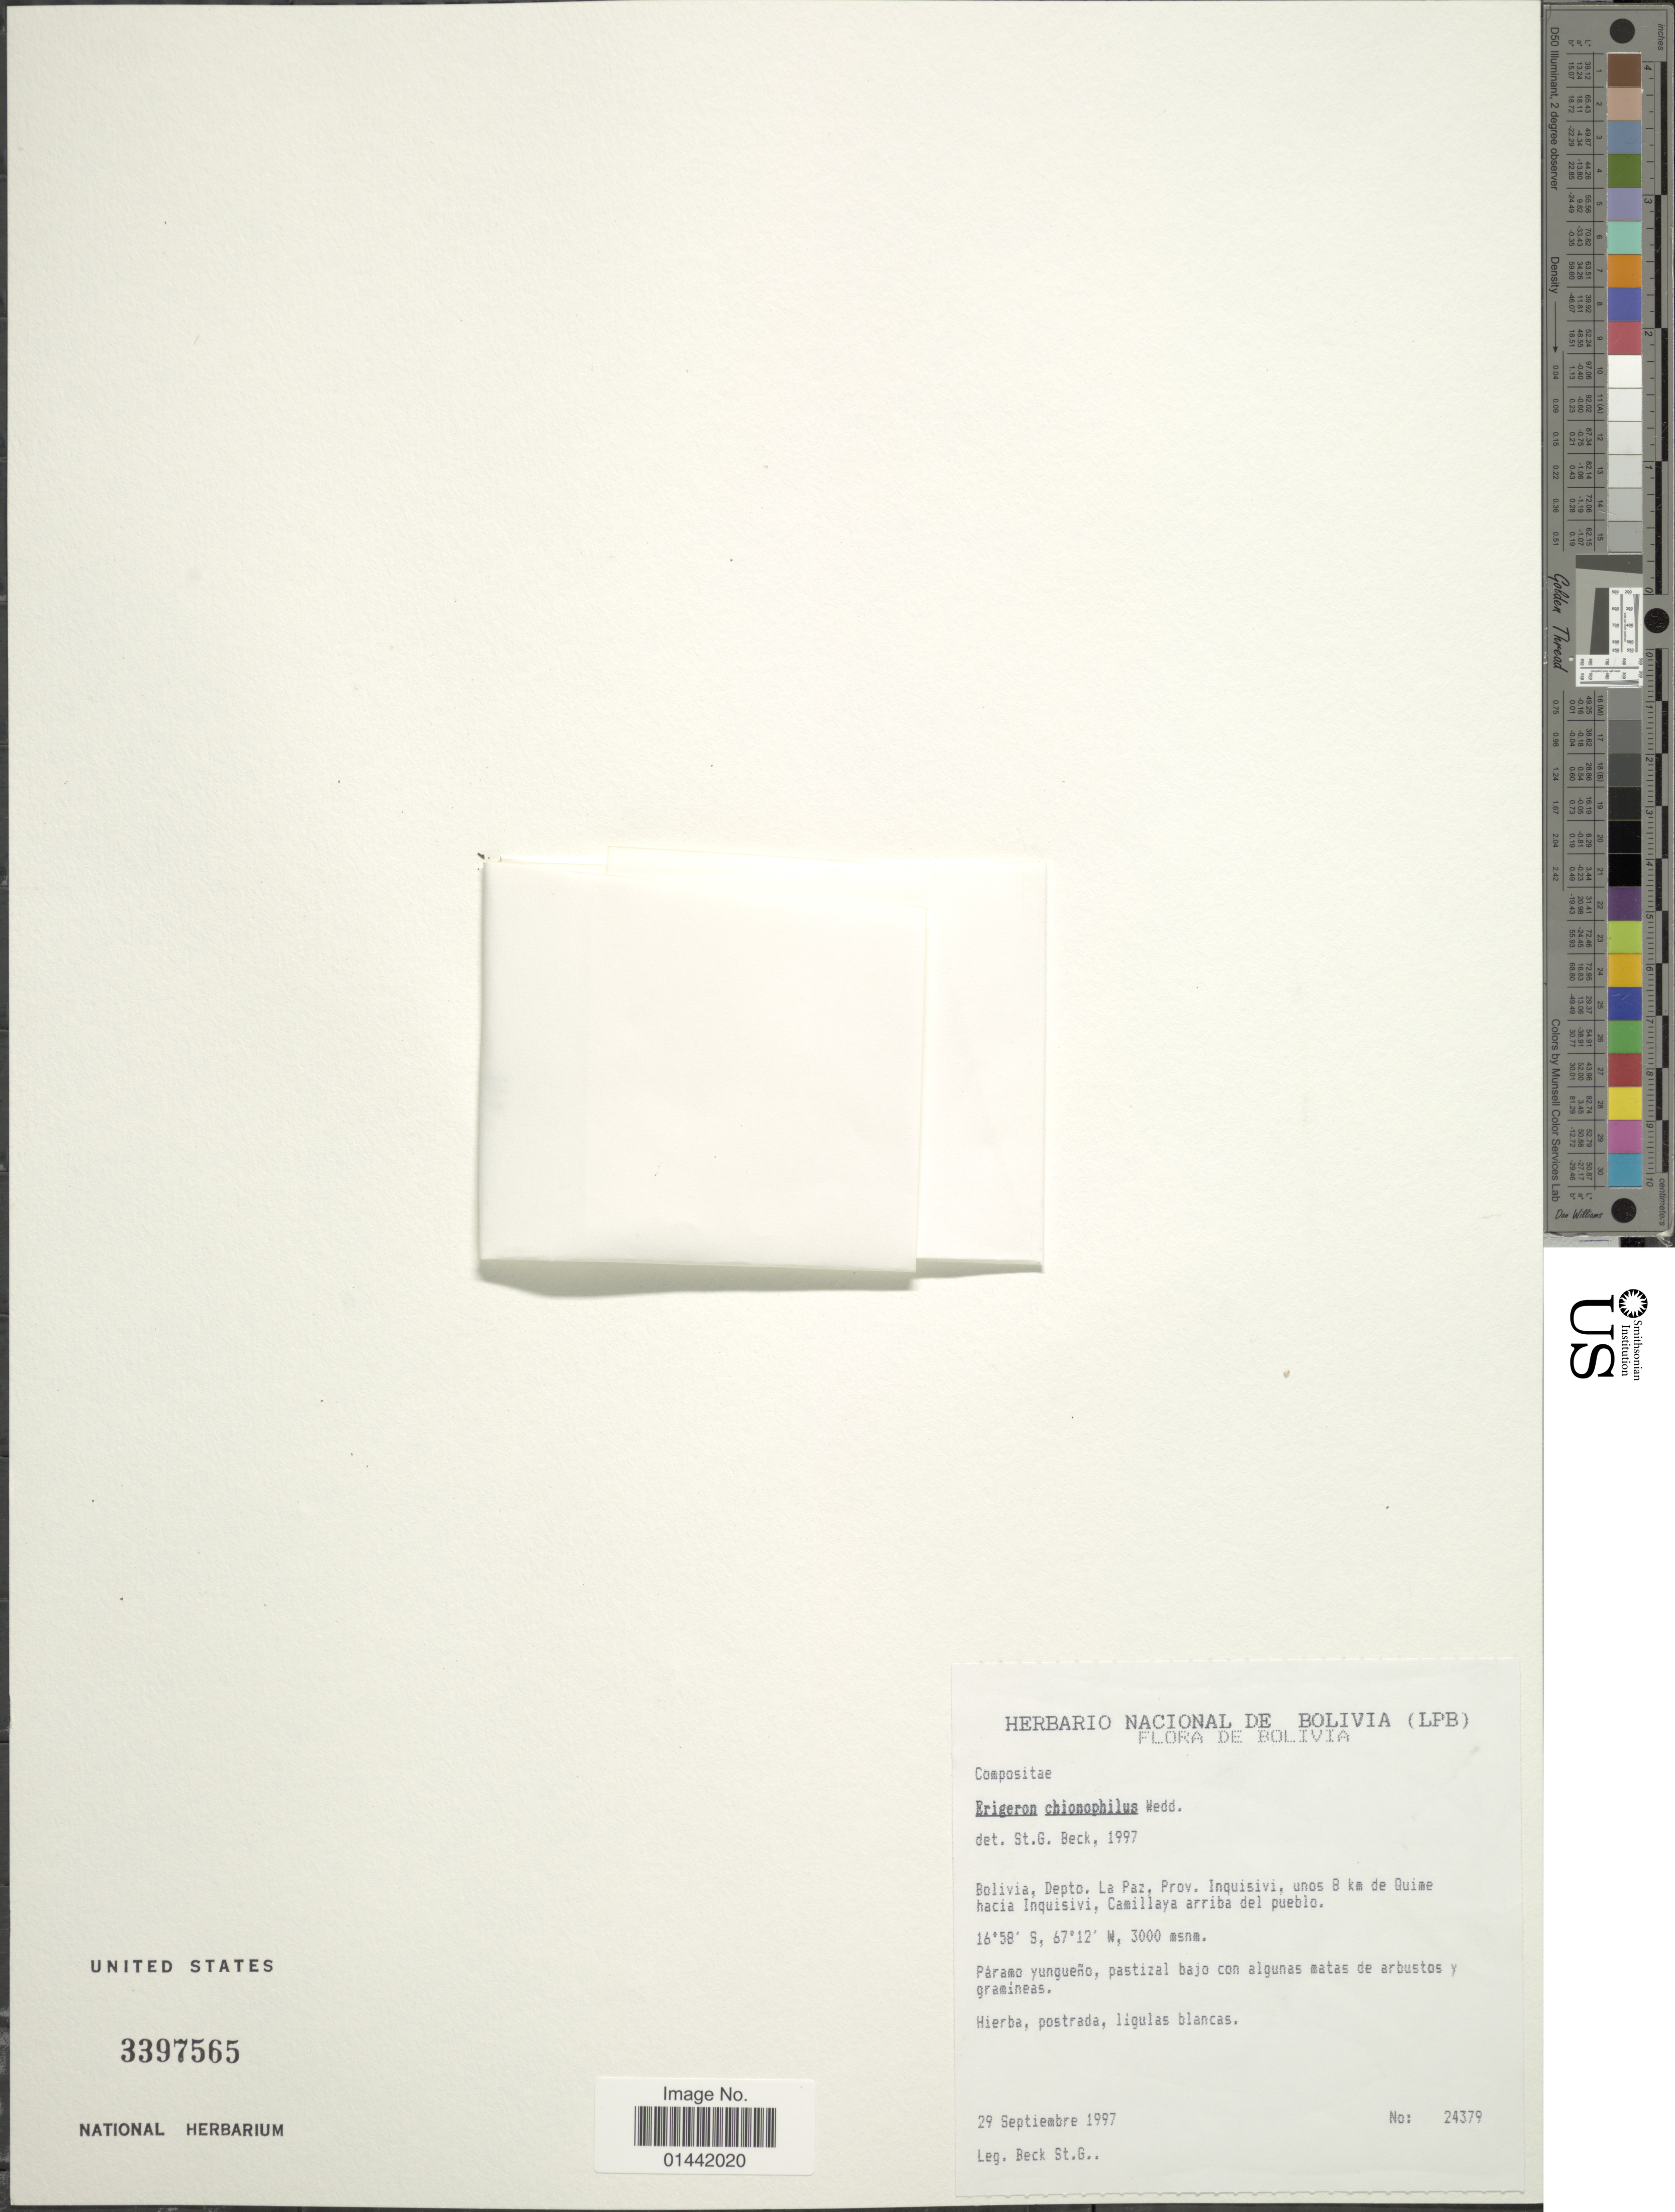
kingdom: Plantae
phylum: Tracheophyta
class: Magnoliopsida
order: Asterales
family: Asteraceae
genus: Erigeron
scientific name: Erigeron chionophilus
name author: Wedd.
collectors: S. G. Beck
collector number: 24379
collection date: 1997-09-29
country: Bolivia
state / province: La Paz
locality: Prov. Inquisivi, unos 8 km de Quime hacia Inquisivi, Caqmillaya arriba del pueblo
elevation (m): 3000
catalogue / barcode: US 3397565